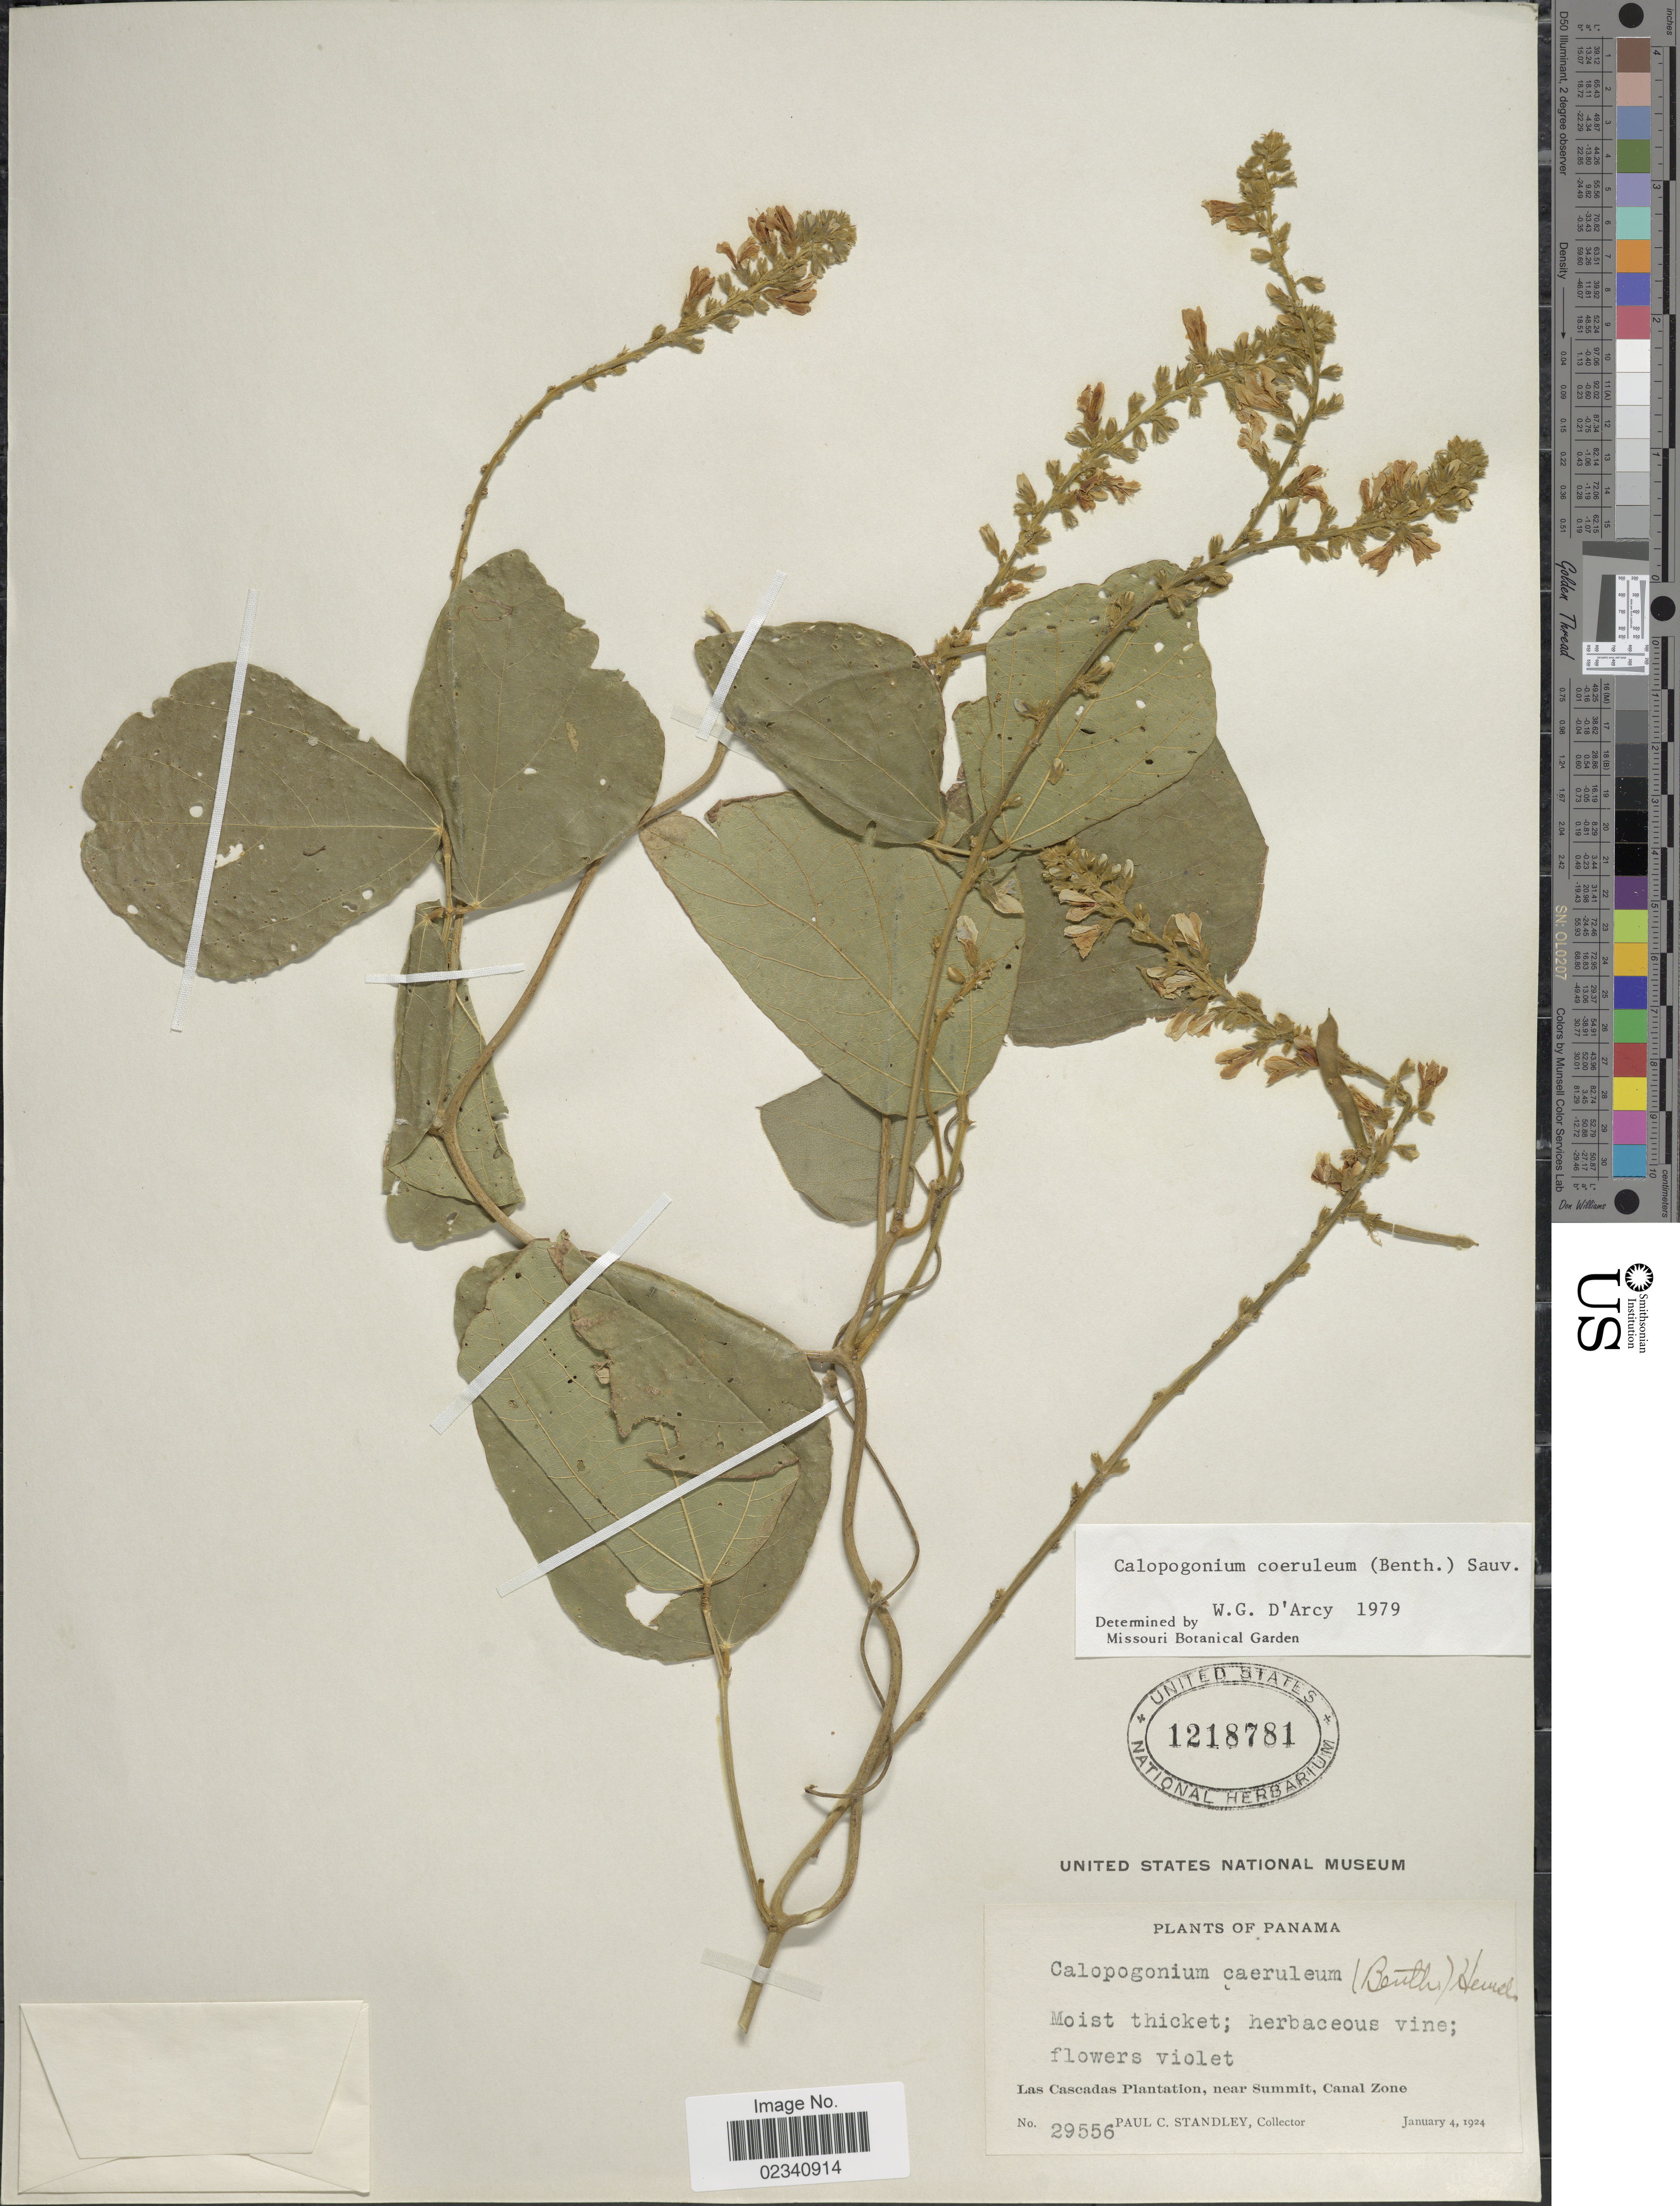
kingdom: Plantae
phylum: Tracheophyta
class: Magnoliopsida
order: Fabales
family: Fabaceae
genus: Calopogonium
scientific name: Calopogonium caeruleum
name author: (Benth.) C. Wright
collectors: P. C. Standley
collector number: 29556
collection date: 1924-01-04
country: Panama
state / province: Colón / Panamá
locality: Las Cascadas Plantation, near Summit, Canal Zone.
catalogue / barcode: US 1218781